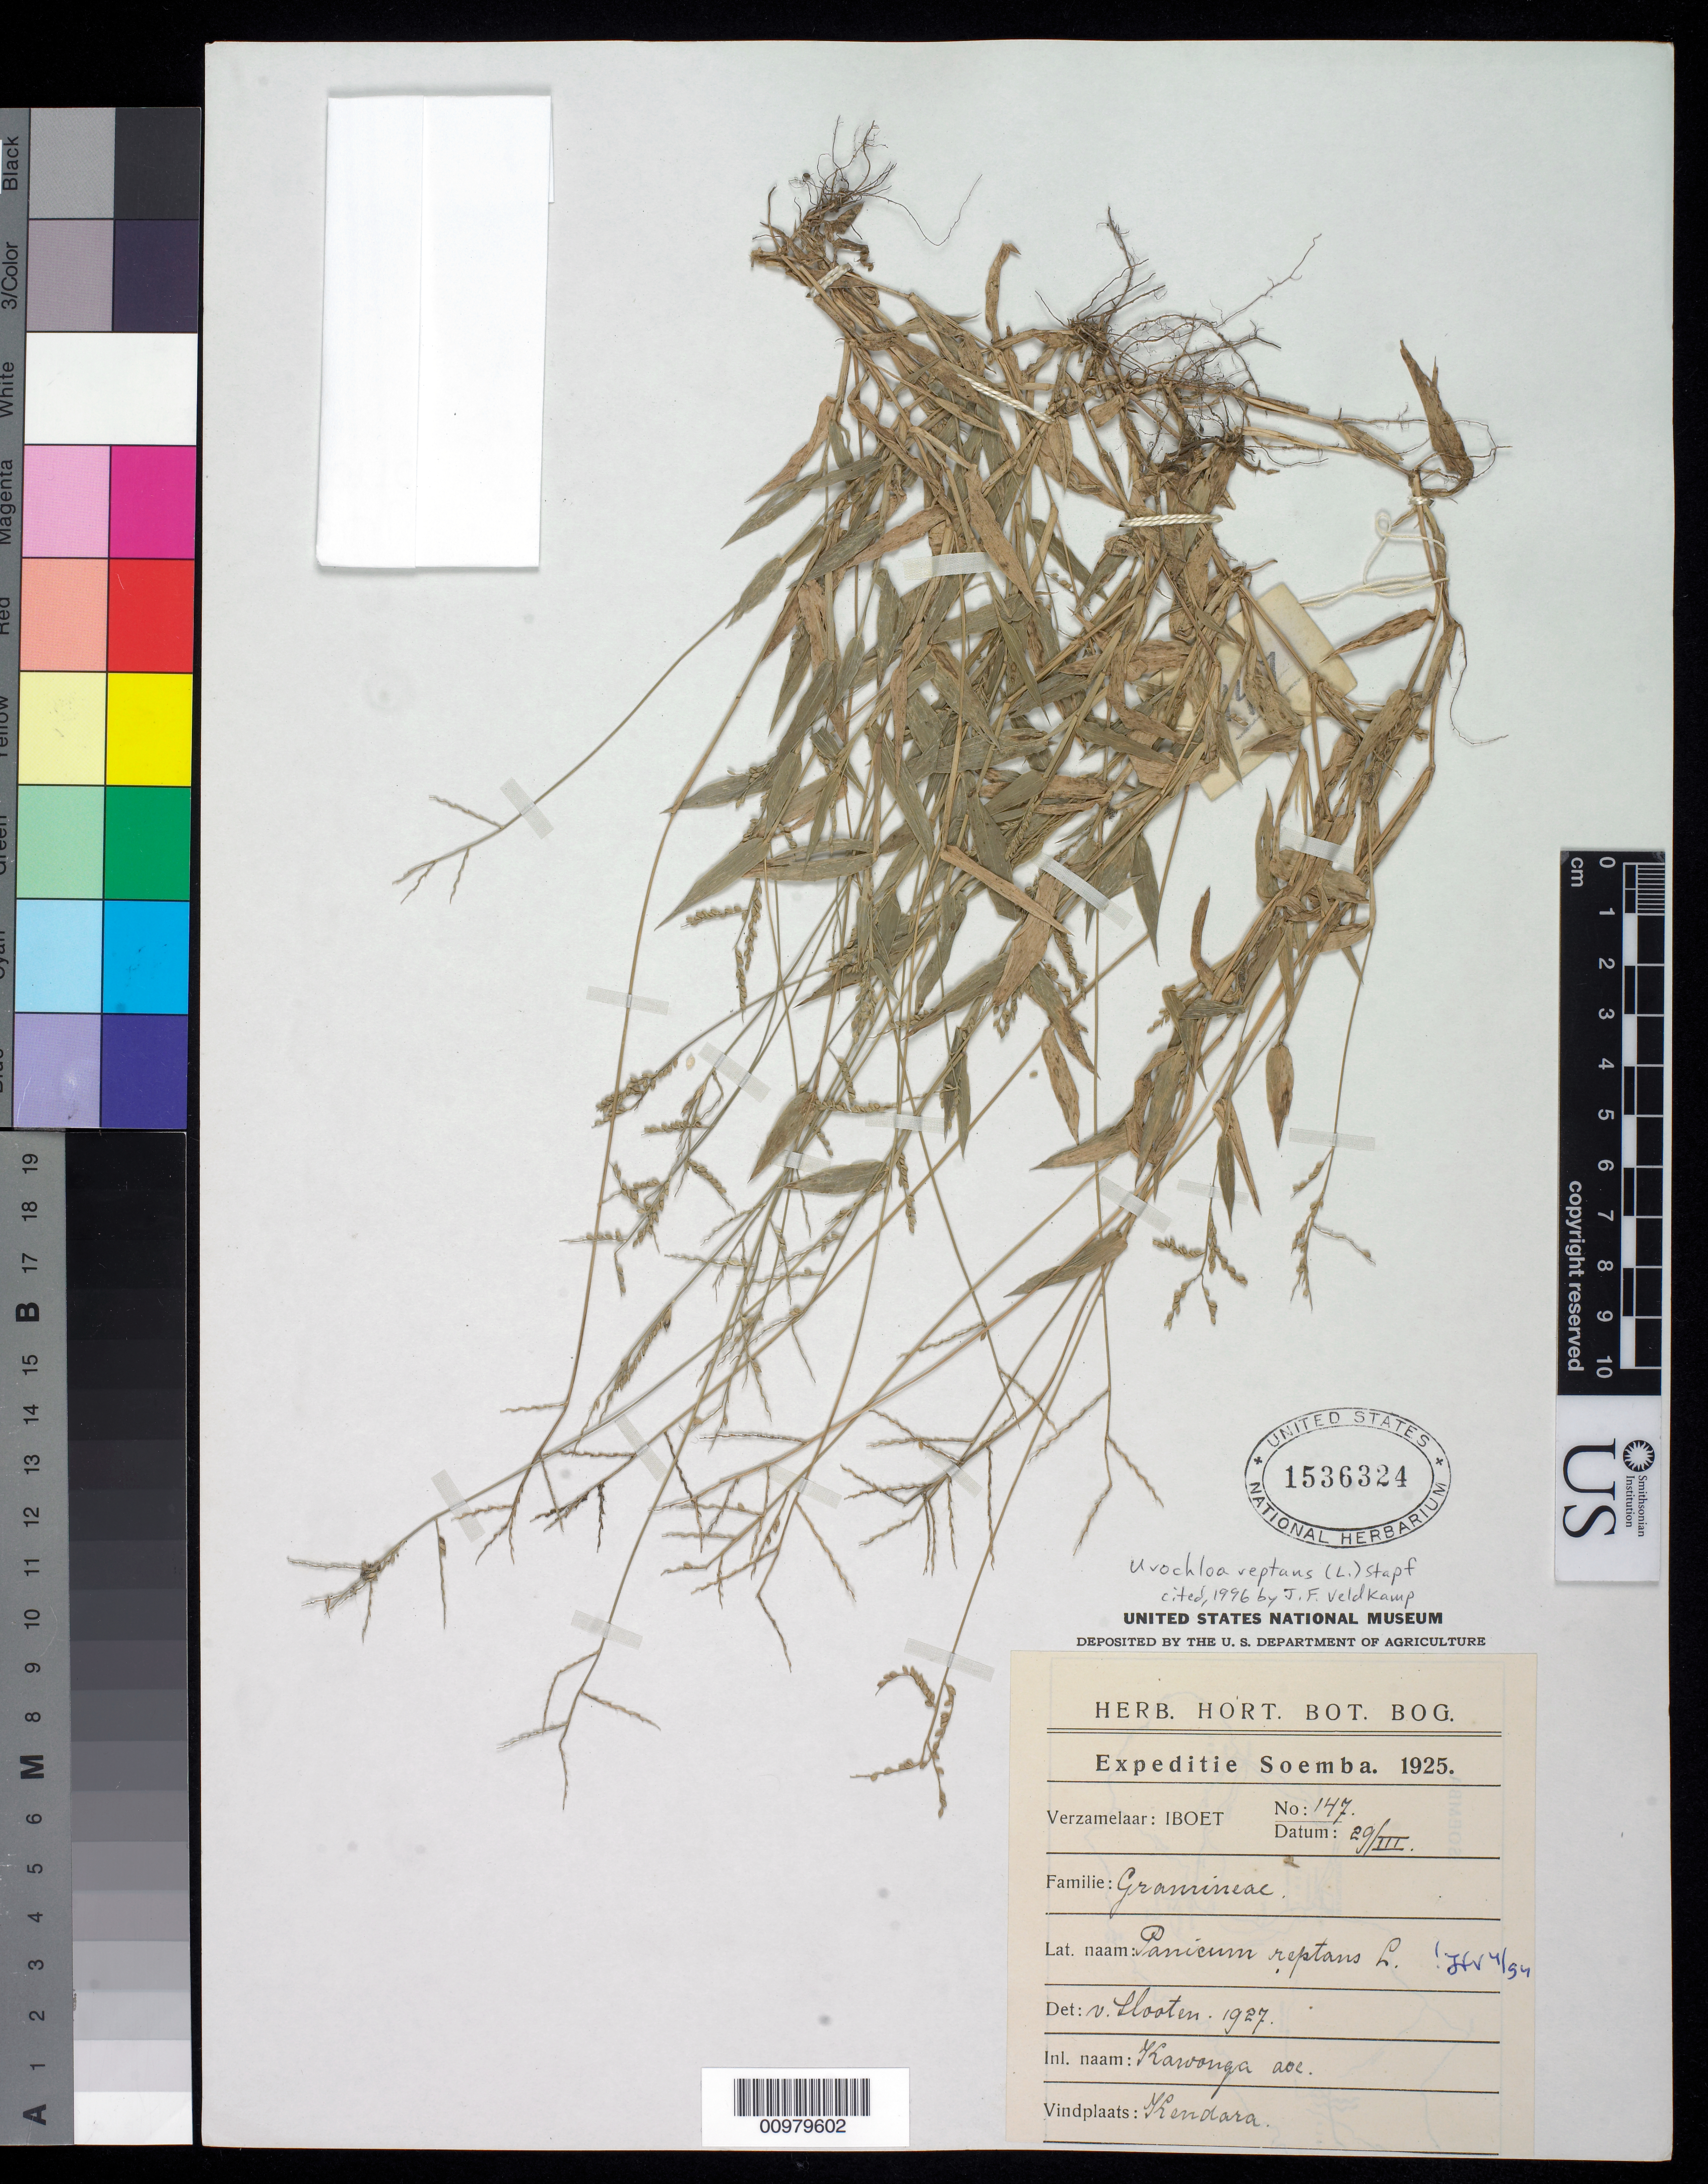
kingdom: Plantae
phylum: Tracheophyta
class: Liliopsida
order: Poales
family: Poaceae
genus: Urochloa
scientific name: Urochloa reptans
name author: (L.) Stapf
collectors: -. Iboet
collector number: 147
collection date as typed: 20 Mar 1925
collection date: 1925-03-20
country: Indonesia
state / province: Nusa Tenggara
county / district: Nusa Tenggara Timur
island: Sumba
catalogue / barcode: US 1536324